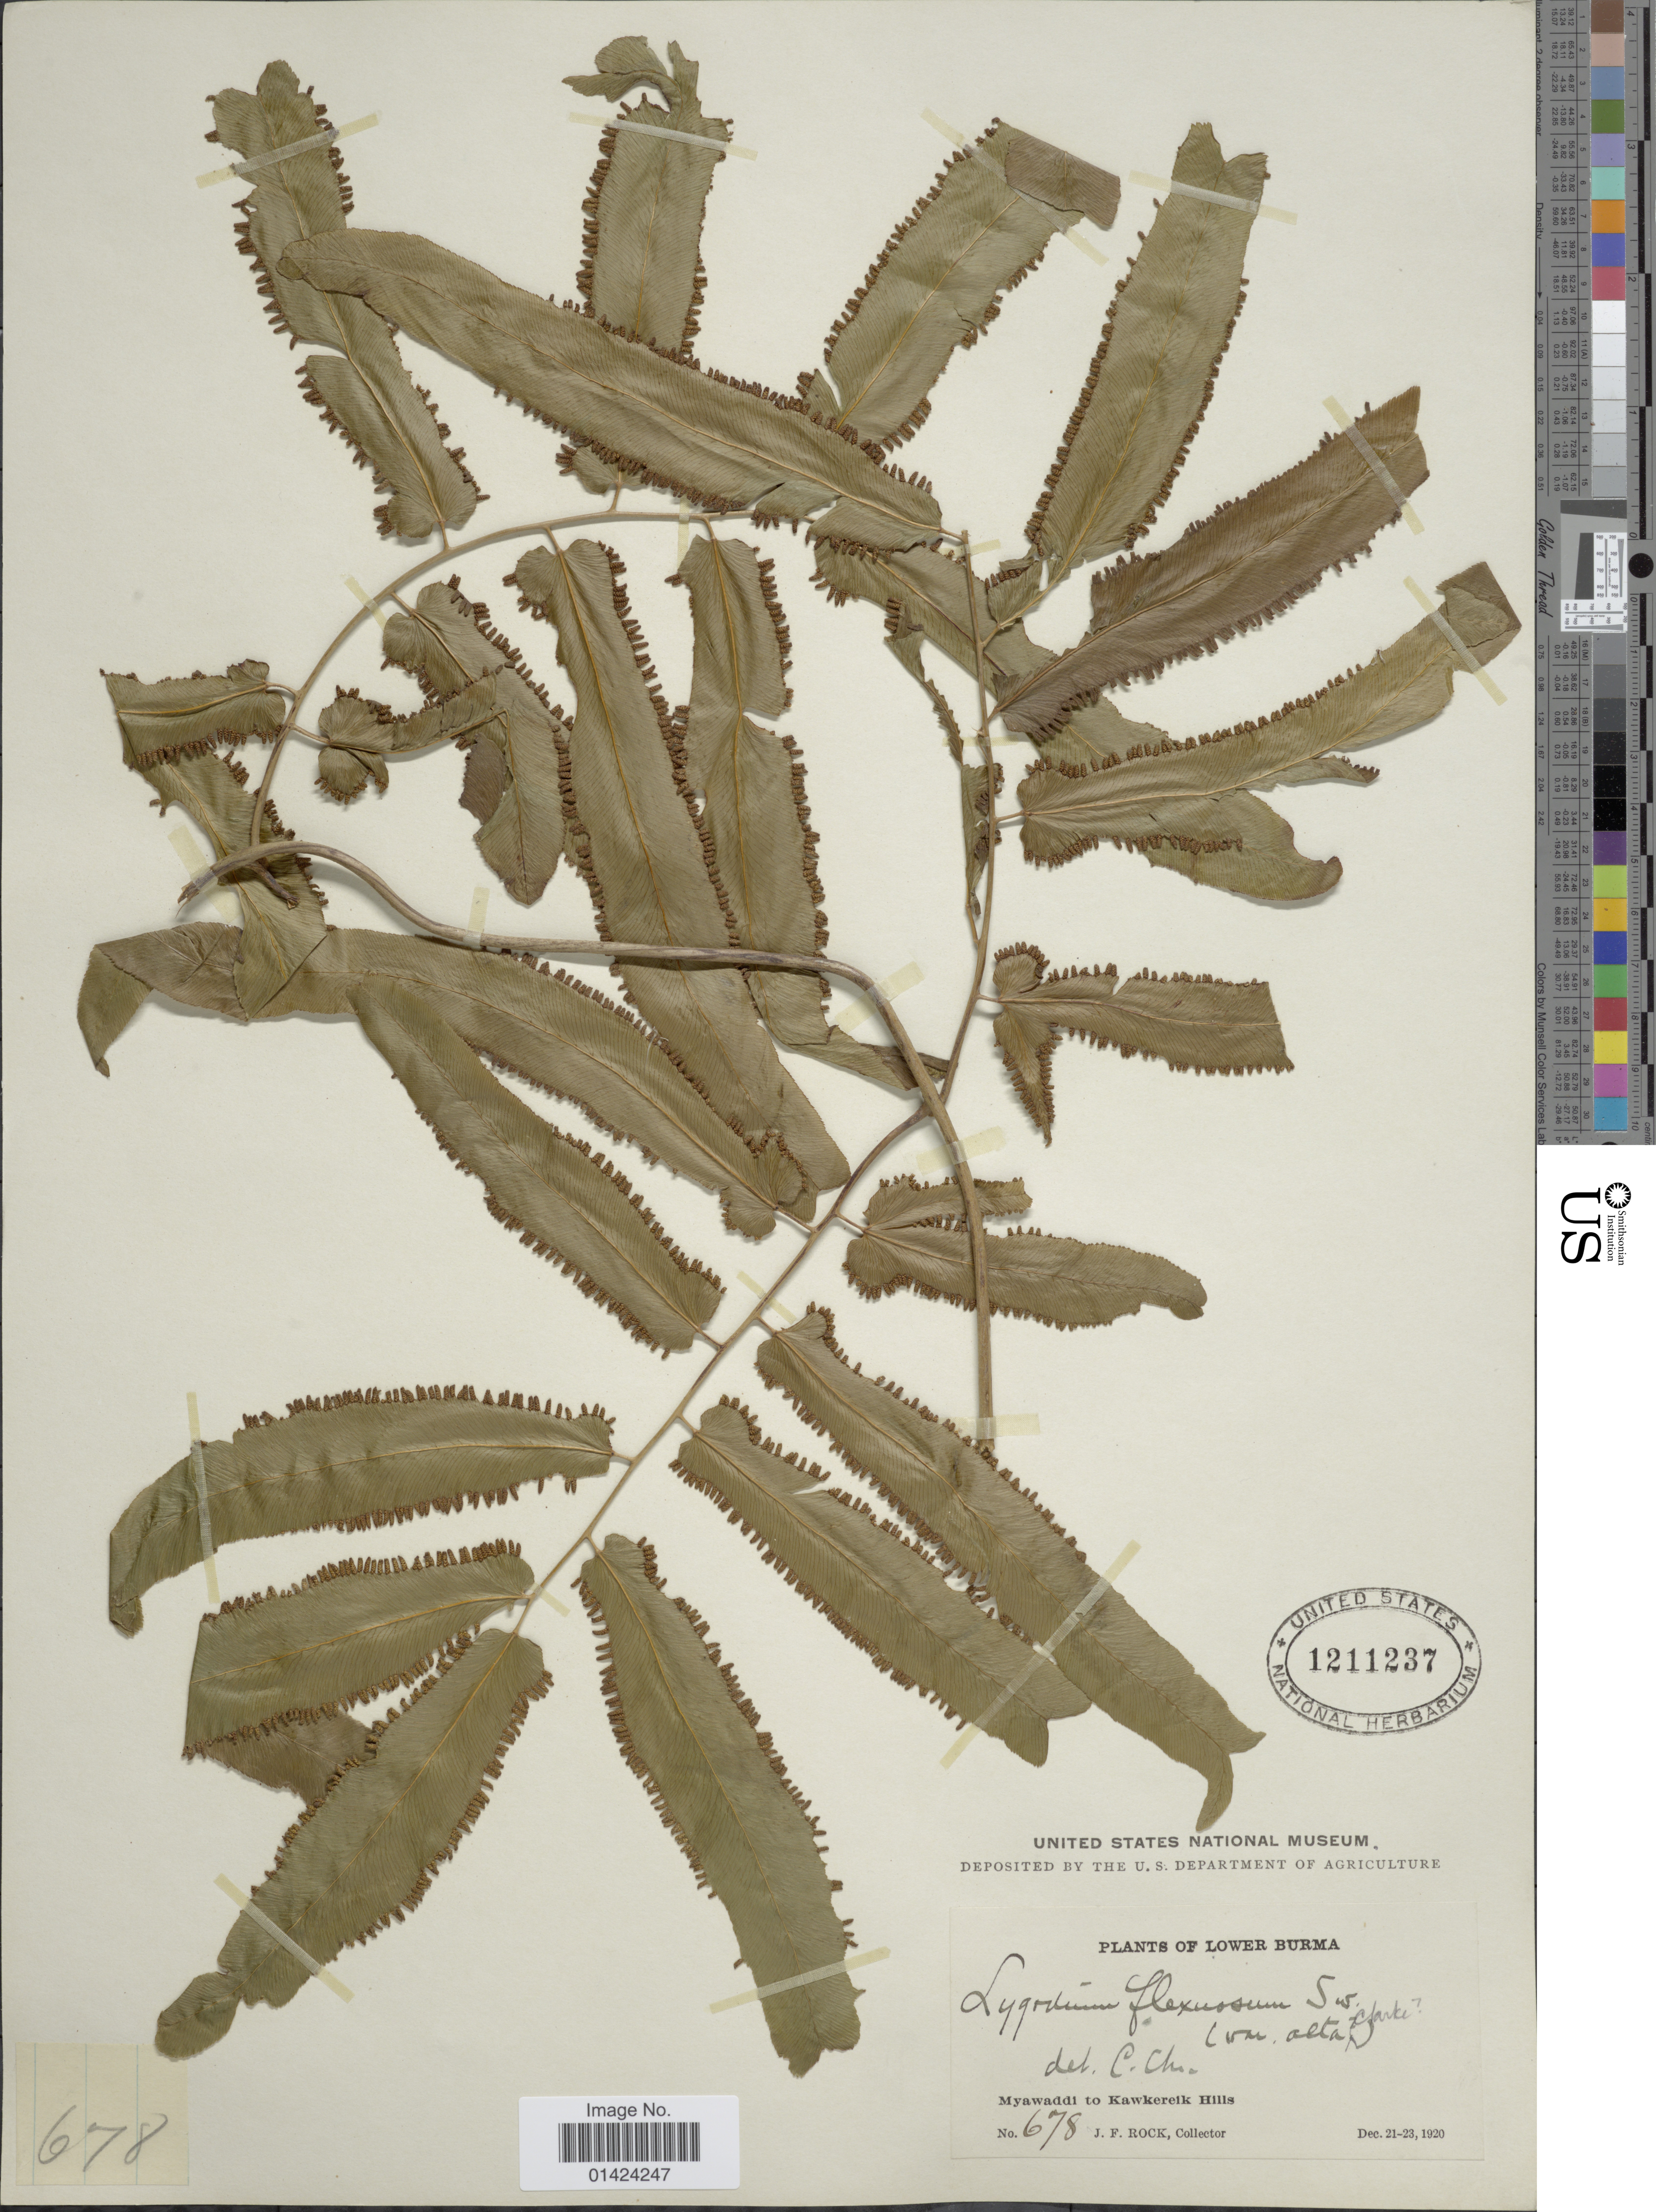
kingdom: Plantae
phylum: Tracheophyta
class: Polypodiopsida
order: Schizaeales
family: Lygodiaceae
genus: Lygodium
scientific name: Lygodium flexuosum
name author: Sw.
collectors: J. Rock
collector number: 678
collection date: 1920-12-21/1923-12-13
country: Myanmar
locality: Lower Burma. Myawaddi to Kawkereik Hills.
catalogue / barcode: US 1211237